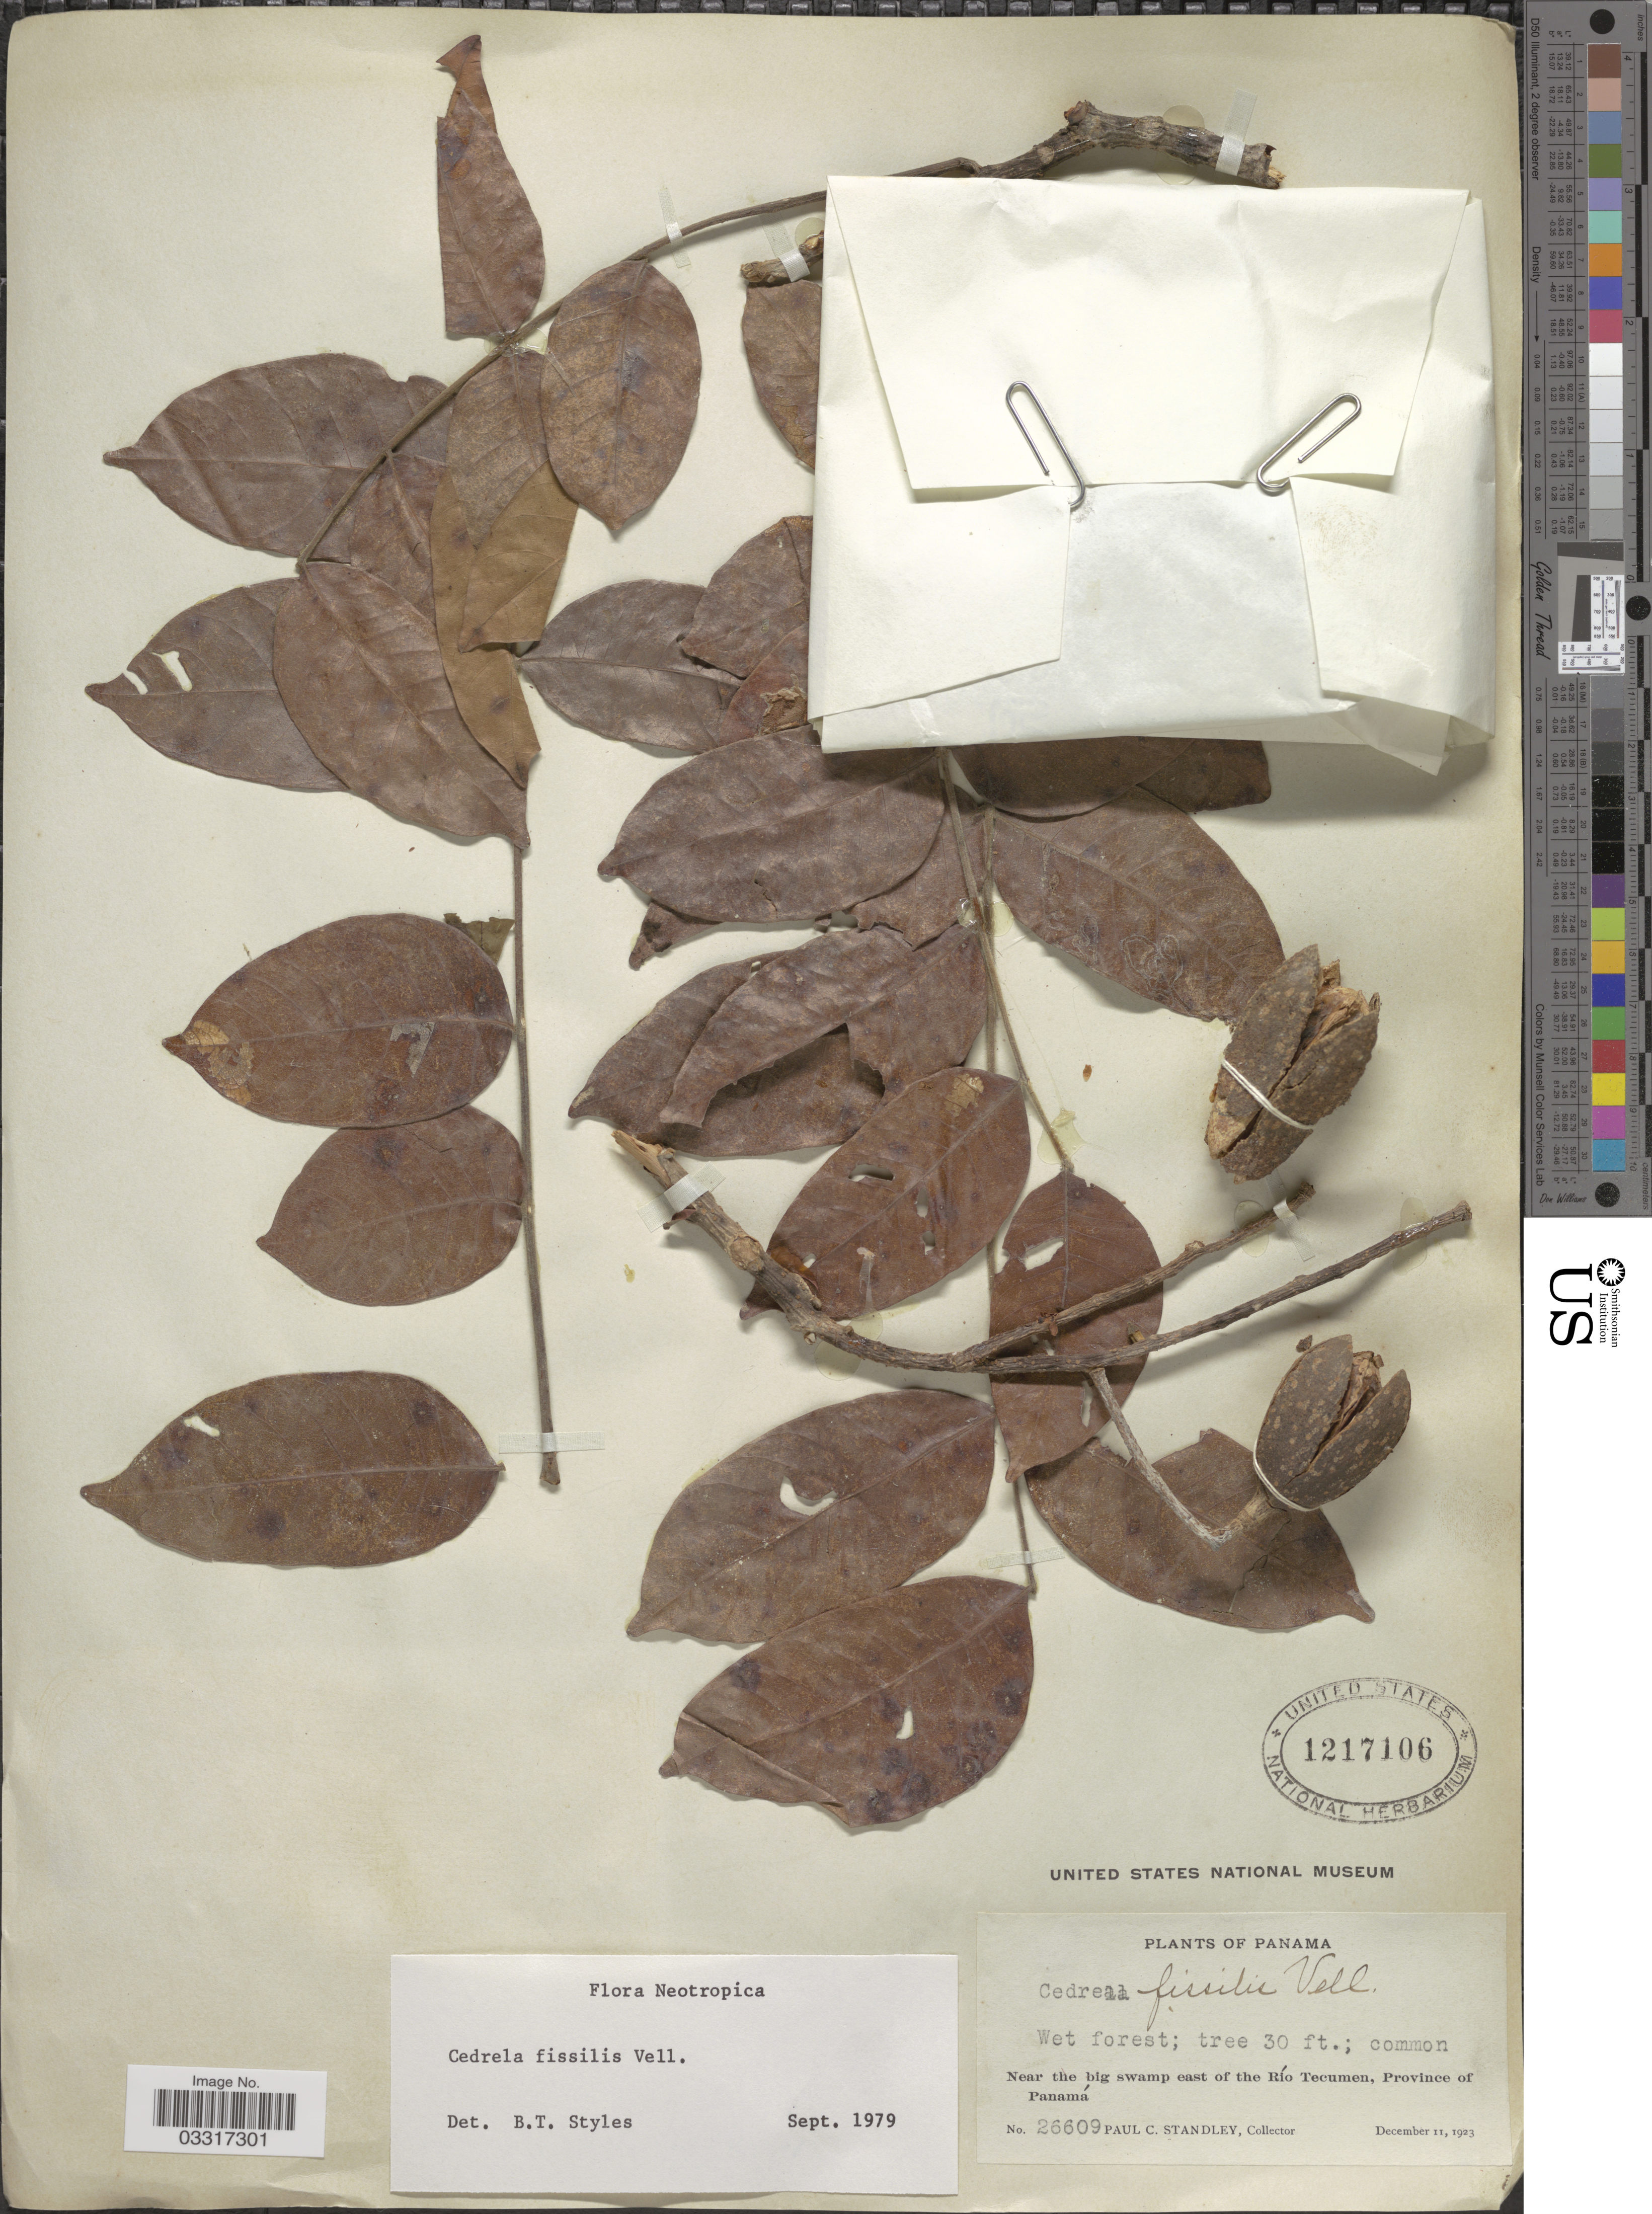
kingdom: Plantae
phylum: Tracheophyta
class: Magnoliopsida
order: Sapindales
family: Meliaceae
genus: Cedrela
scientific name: Cedrela fissilis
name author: Vell.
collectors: P. C. Standley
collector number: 26609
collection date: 1923-12-11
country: Panama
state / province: Panamá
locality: Near the big swamp east of the Río Tecumen.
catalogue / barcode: US 1217106